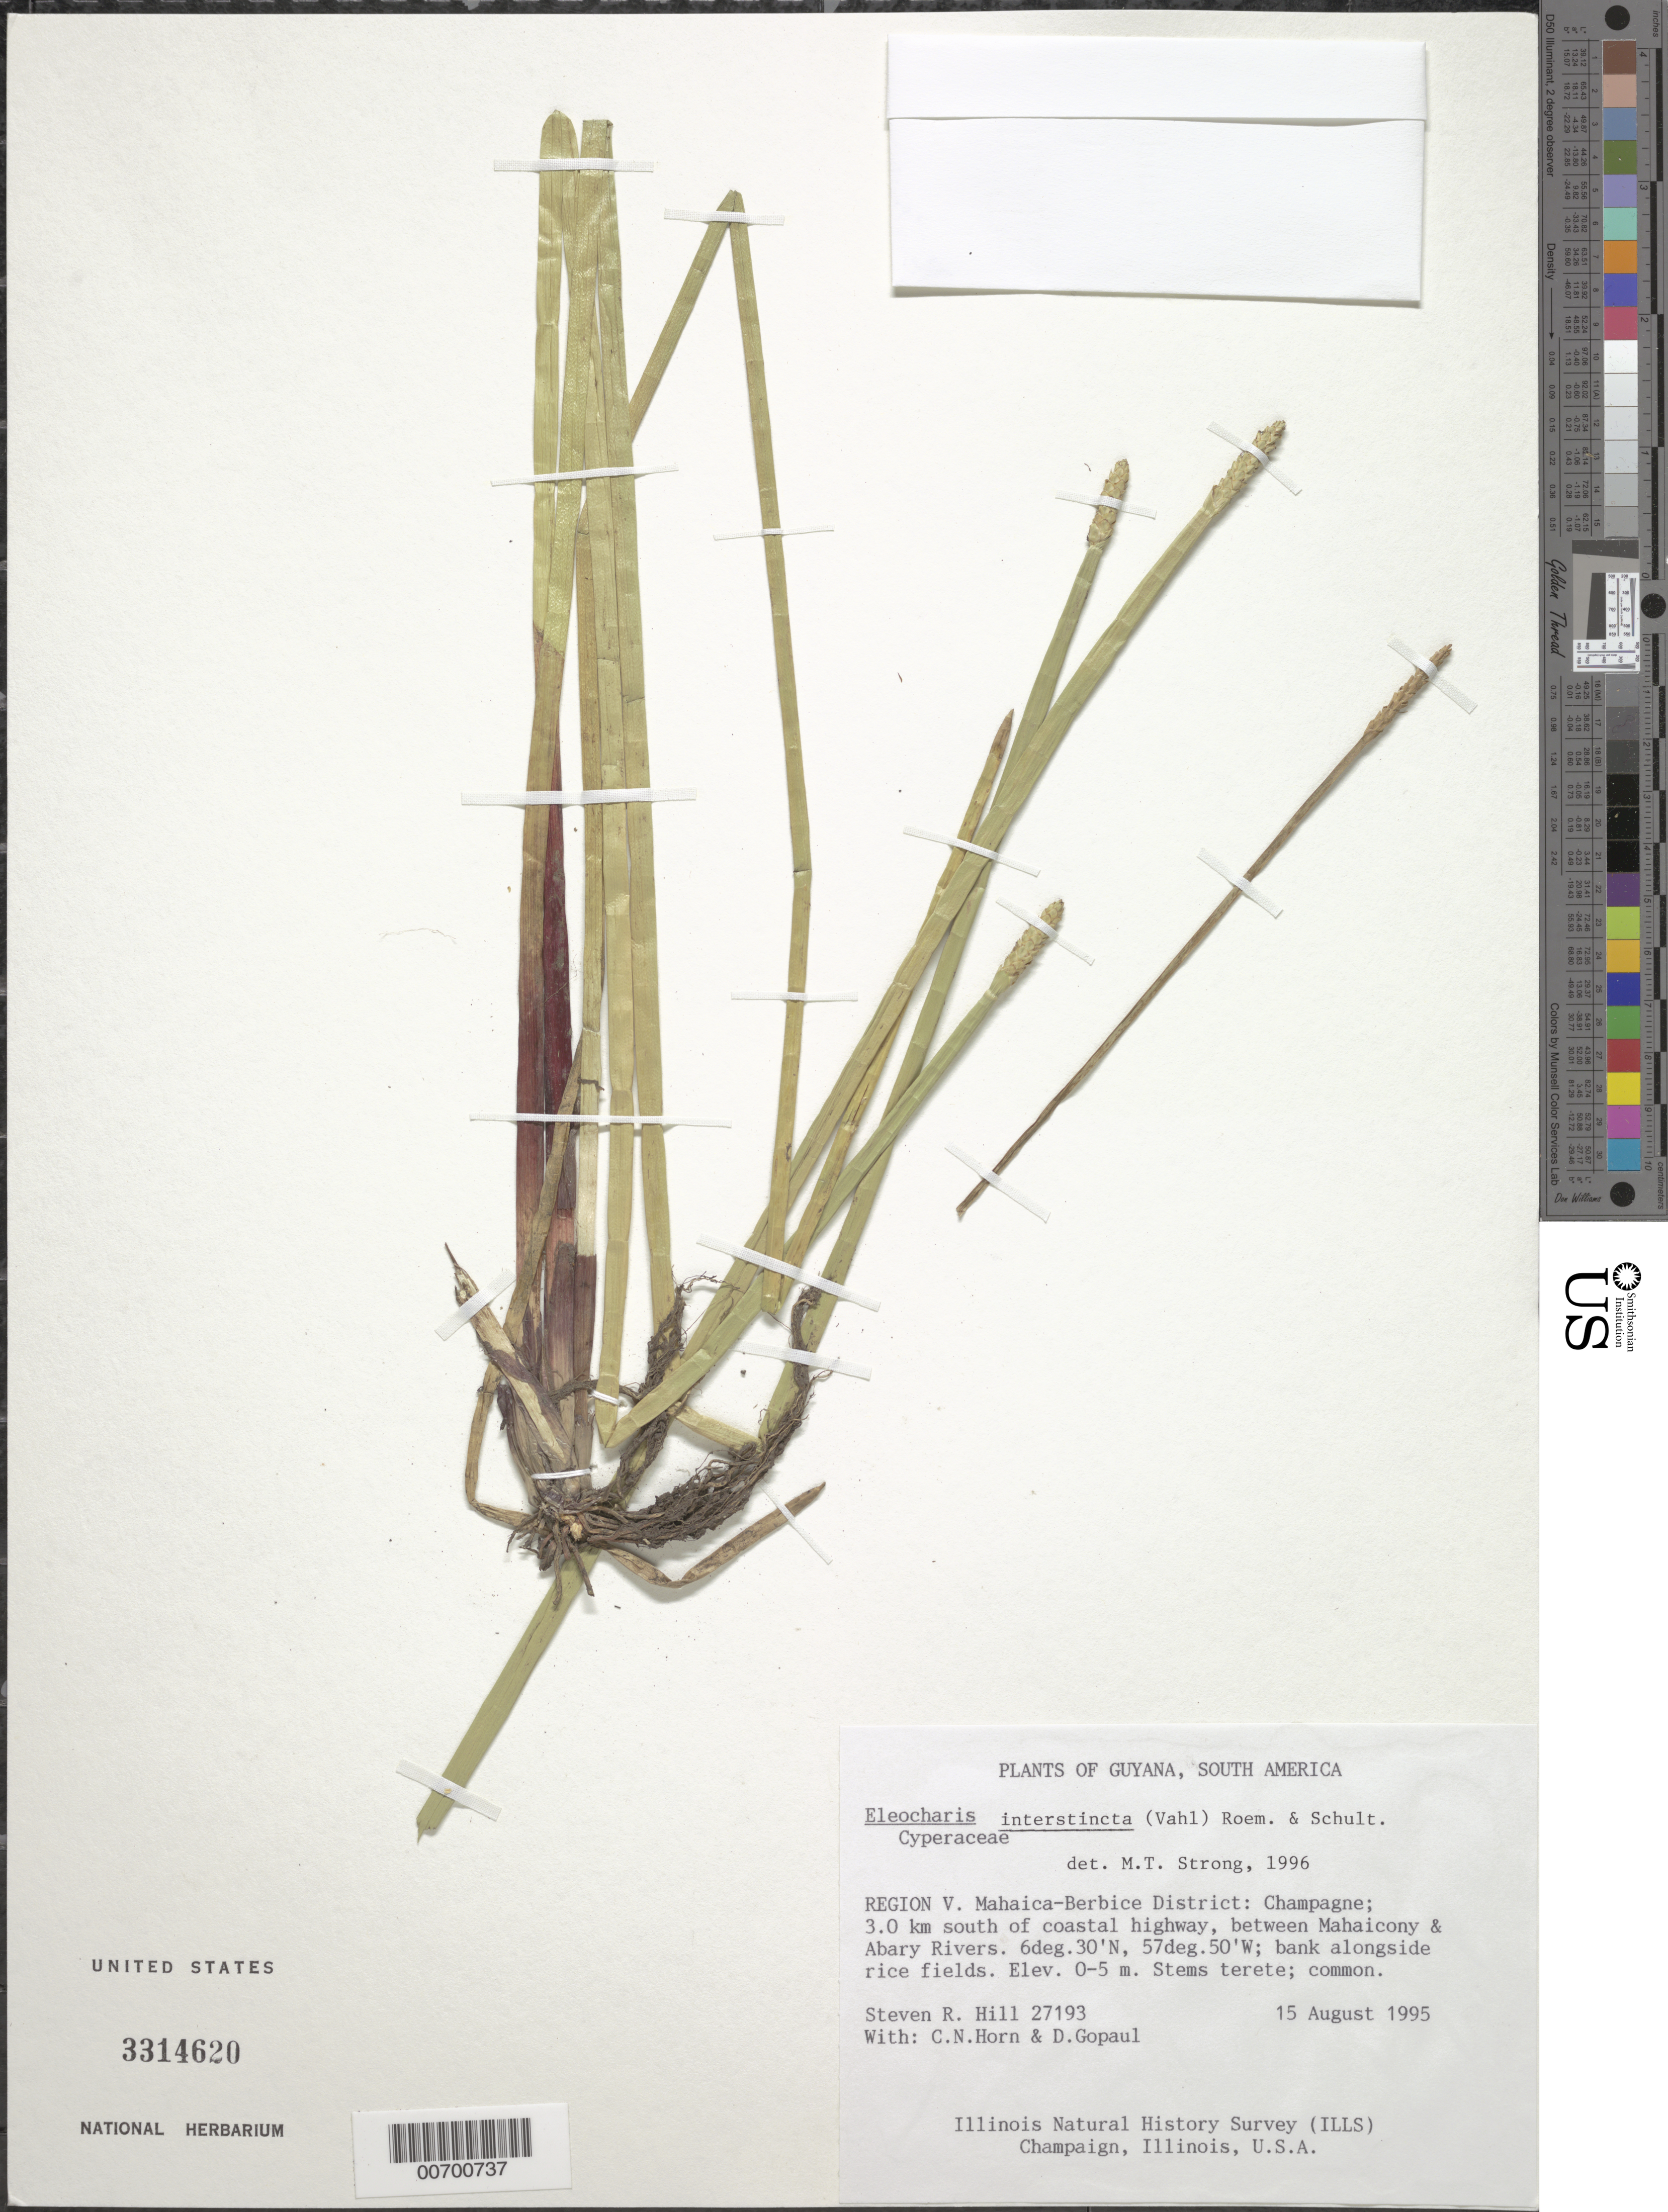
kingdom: Plantae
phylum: Tracheophyta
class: Liliopsida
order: Poales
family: Cyperaceae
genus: Eleocharis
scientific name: Eleocharis interstincta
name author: (Vahl) Roem. & Schult.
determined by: Strong, M. T., (US), Smithsonian Institution - National Museum of Natural History (UNITED STATES)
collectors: S. R. Hill, C. N. Horn & D. Gopaul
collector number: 27193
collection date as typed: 15-Aug-95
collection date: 1995-08-15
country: Guyana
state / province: Mahaica-Berbice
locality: Champagne; 3 km S of coastal hwy., betw. Mahaicony & Abary R.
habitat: Bank along side rice fields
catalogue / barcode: US 3314620